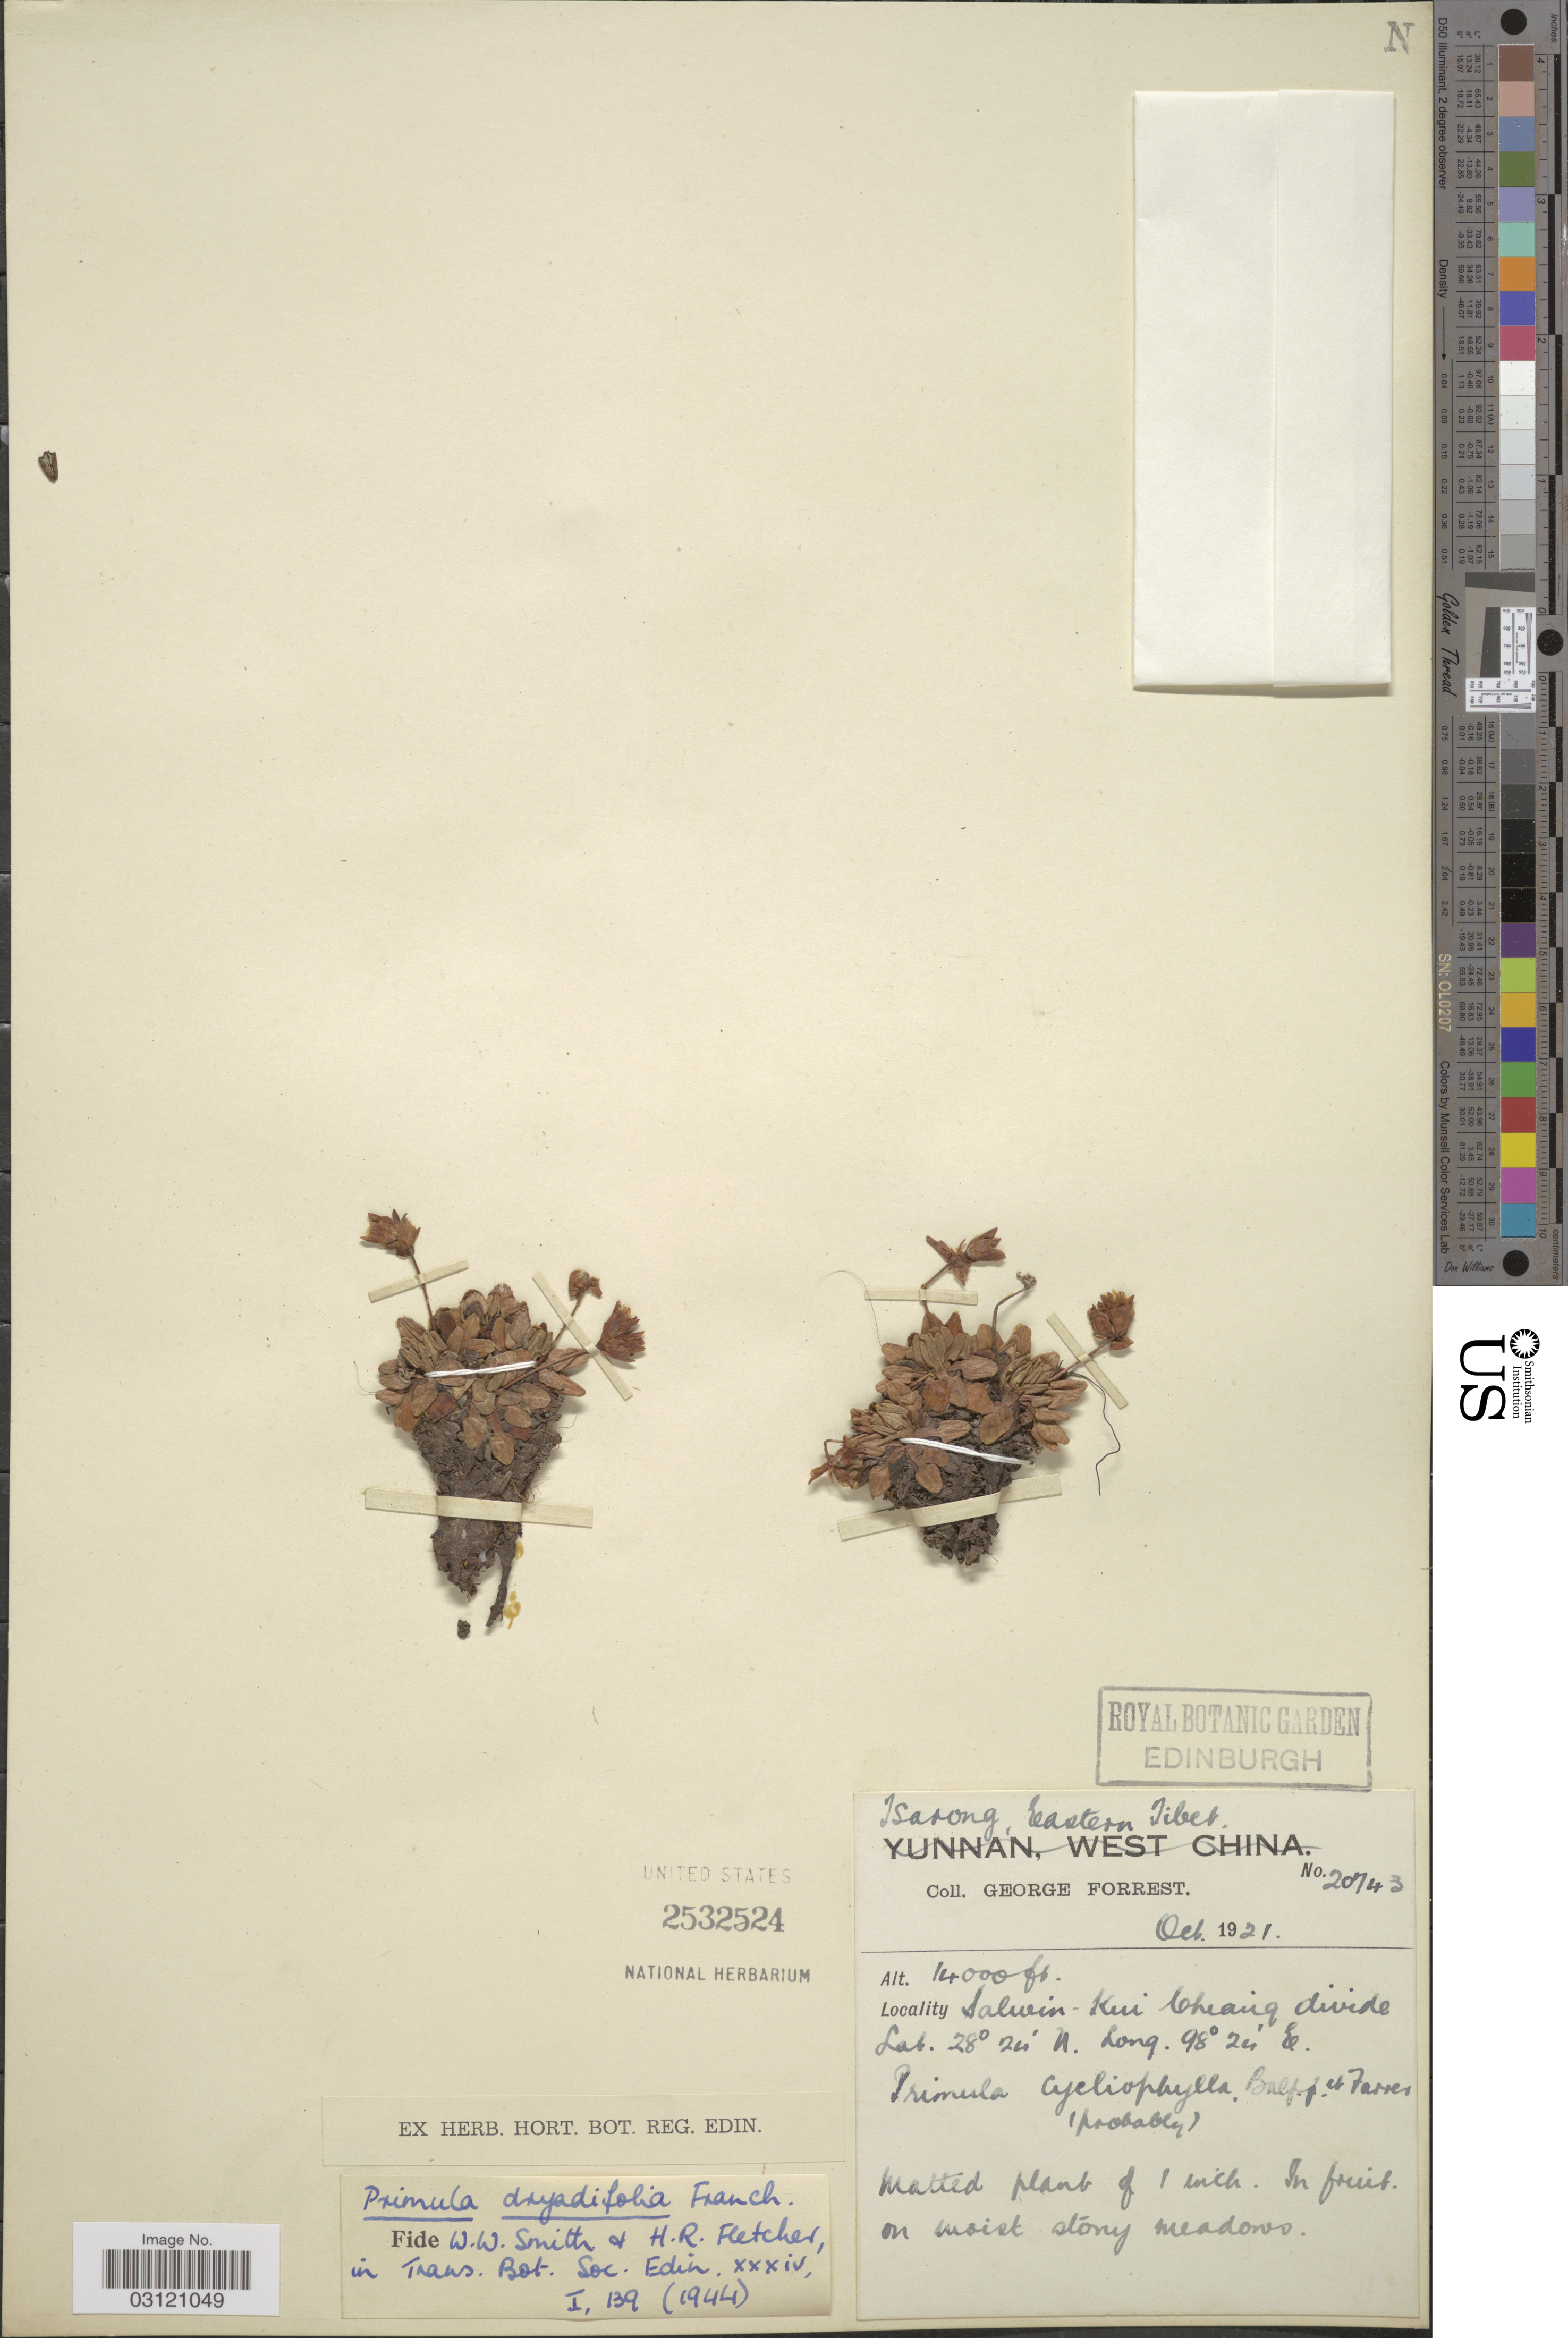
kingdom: Plantae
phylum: Tracheophyta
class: Magnoliopsida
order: Ericales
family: Primulaceae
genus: Primula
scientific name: Primula dryadifolia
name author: Franch.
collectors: G. Forrest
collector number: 20743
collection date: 1921-10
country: China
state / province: Xizang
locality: Tsarong, Eastern Tibet. Salwin-Kui Chiang divide.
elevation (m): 4267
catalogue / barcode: US 2532524